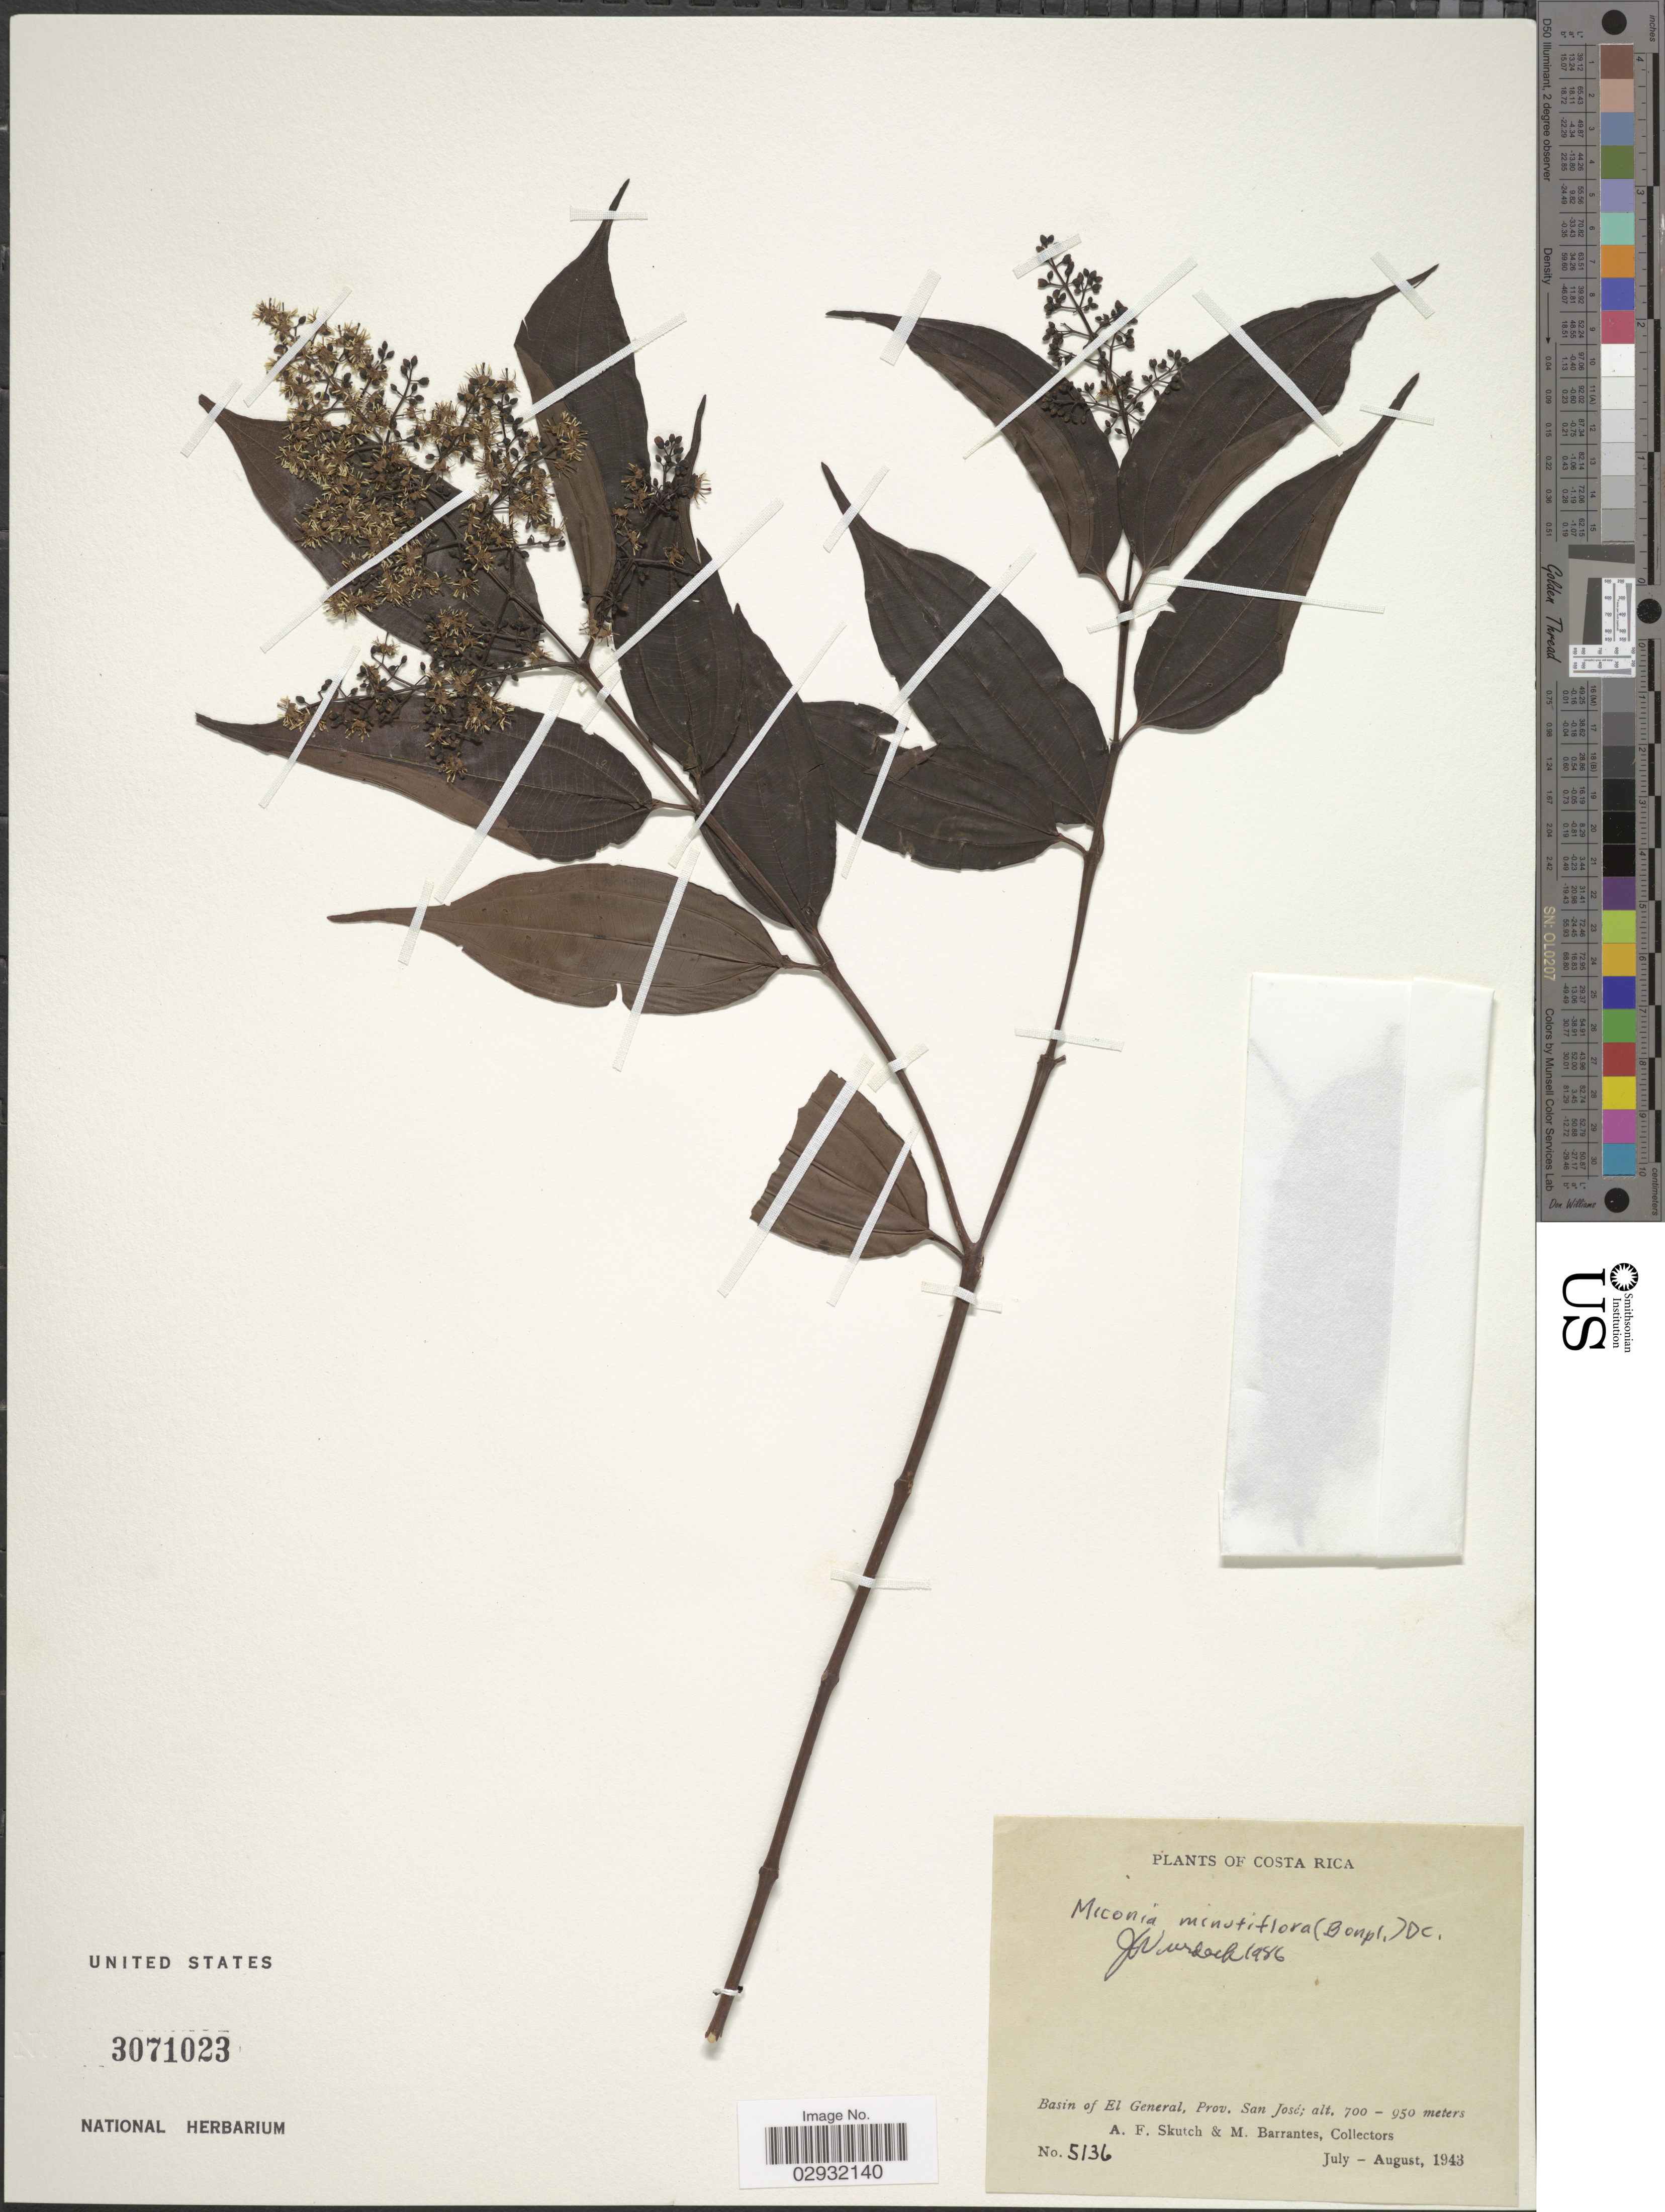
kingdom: Plantae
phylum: Tracheophyta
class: Magnoliopsida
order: Myrtales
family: Melastomataceae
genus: Miconia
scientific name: Miconia borealis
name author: Gleason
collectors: A. F. Skutch & M. Barrantes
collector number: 5136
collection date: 1943-07/1943-08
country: Costa Rica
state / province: San José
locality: Basin of El General, Prov. San José.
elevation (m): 700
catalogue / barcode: US 3071023